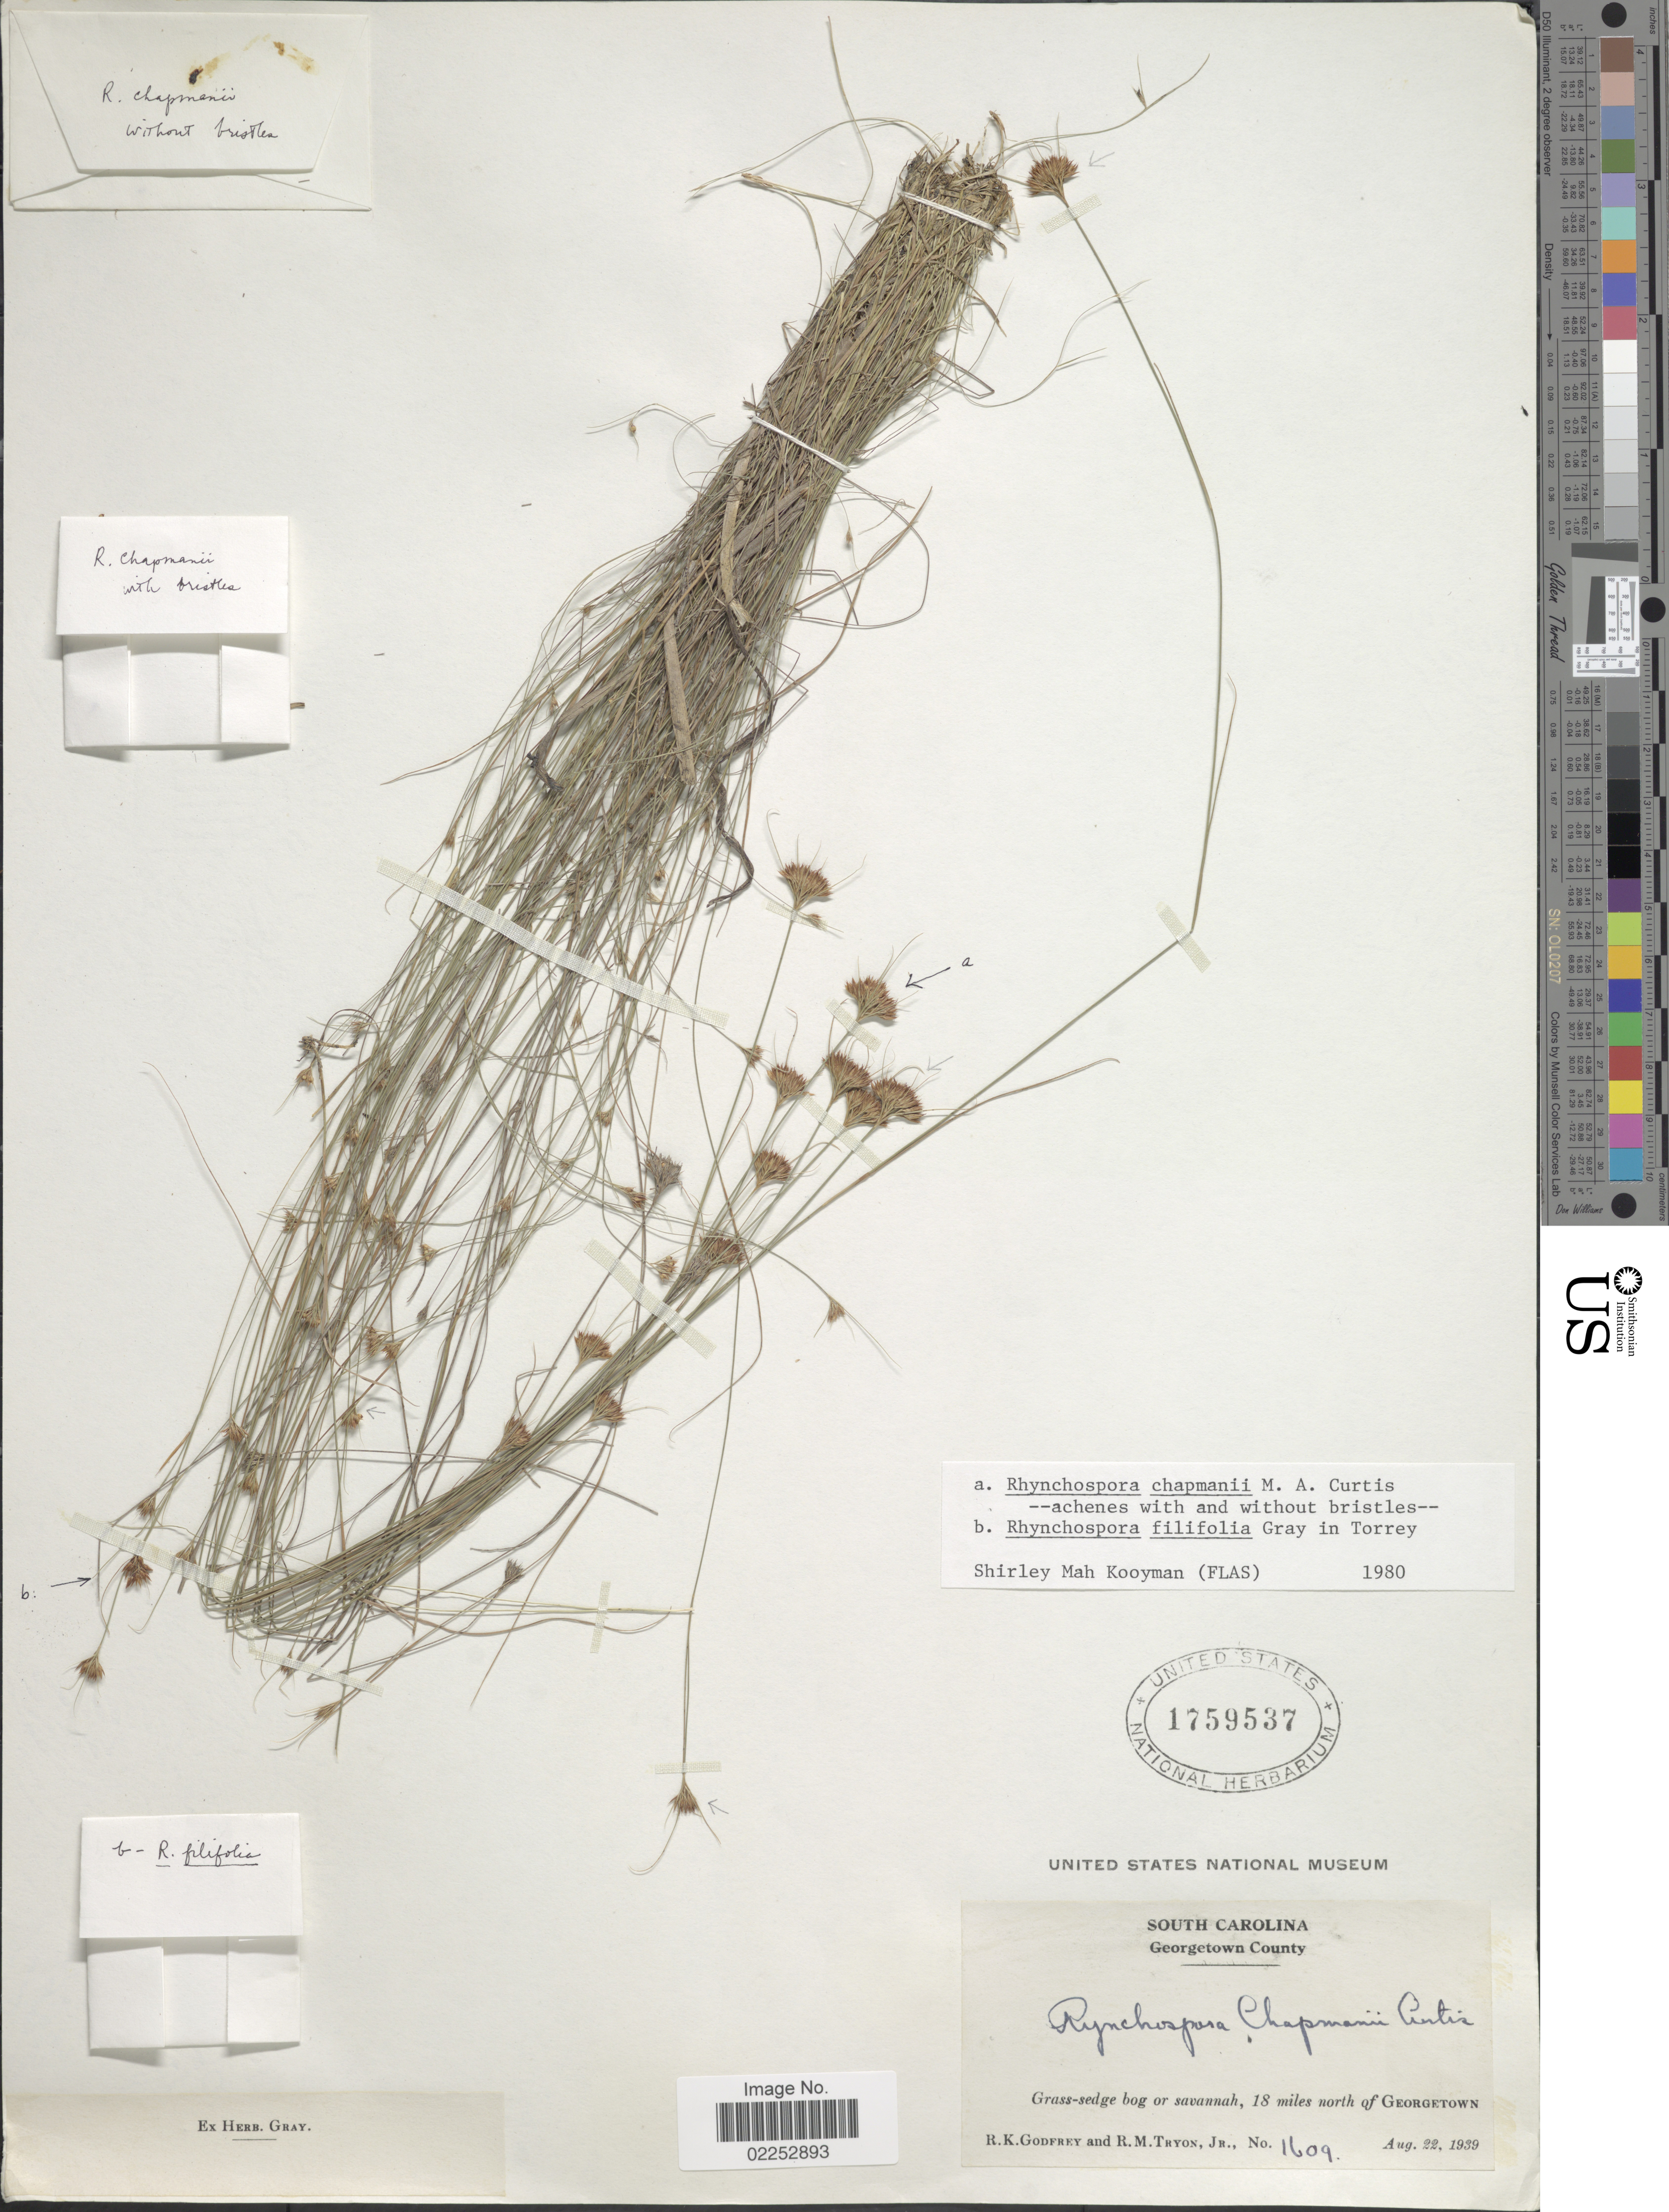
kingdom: Plantae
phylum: Tracheophyta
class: Liliopsida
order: Poales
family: Cyperaceae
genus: Rhynchospora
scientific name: Rhynchospora chapmanii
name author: M.A. Curtis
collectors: R. K. Godfrey & R. M. Tryon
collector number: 1609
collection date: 1939-08-22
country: United States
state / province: South Carolina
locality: Georgetown County. 18 miles north of Georgetown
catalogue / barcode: US 1759537